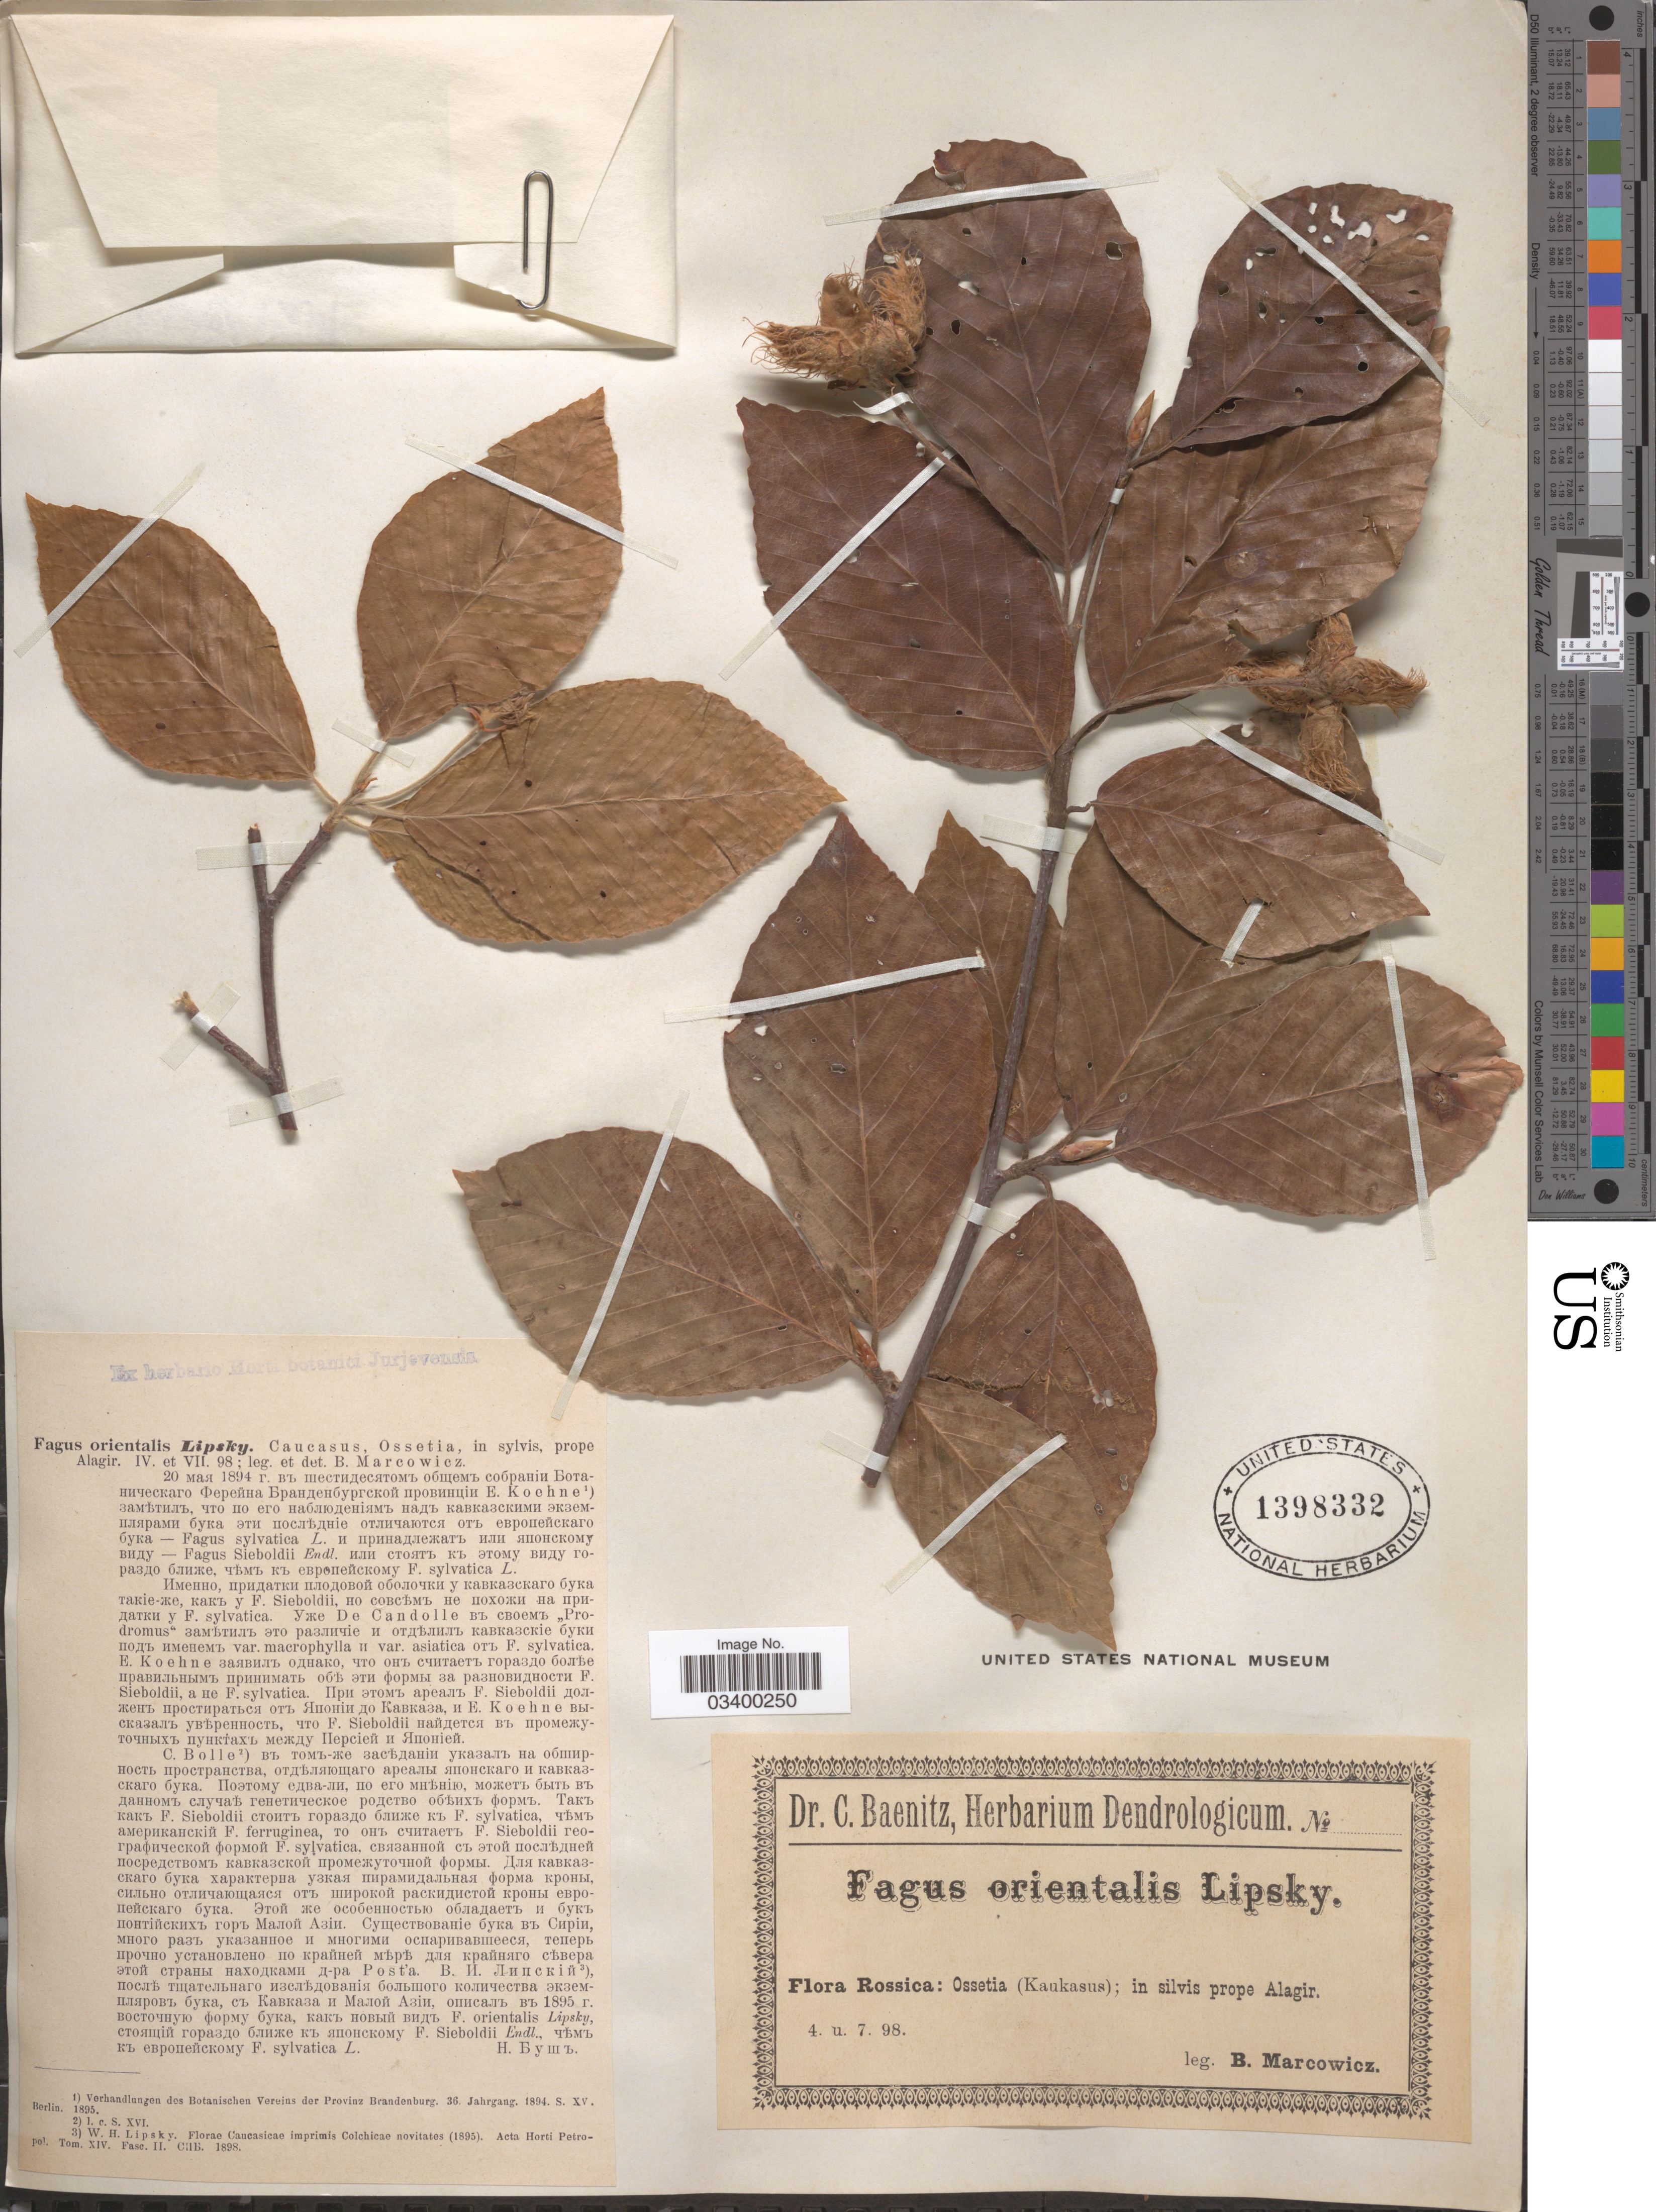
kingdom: Plantae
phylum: Tracheophyta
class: Magnoliopsida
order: Fagales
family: Fagaceae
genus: Fagus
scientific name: Fagus orientalis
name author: Lipsky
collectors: B. Marcowicz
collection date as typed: Transcribed d/m/y: /4/98 to /7/98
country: Russian Federation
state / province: Severo-Osetiya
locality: Rossica: Ossetia (Kaukasus); in silvis prope Alagir.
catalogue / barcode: US 1398332